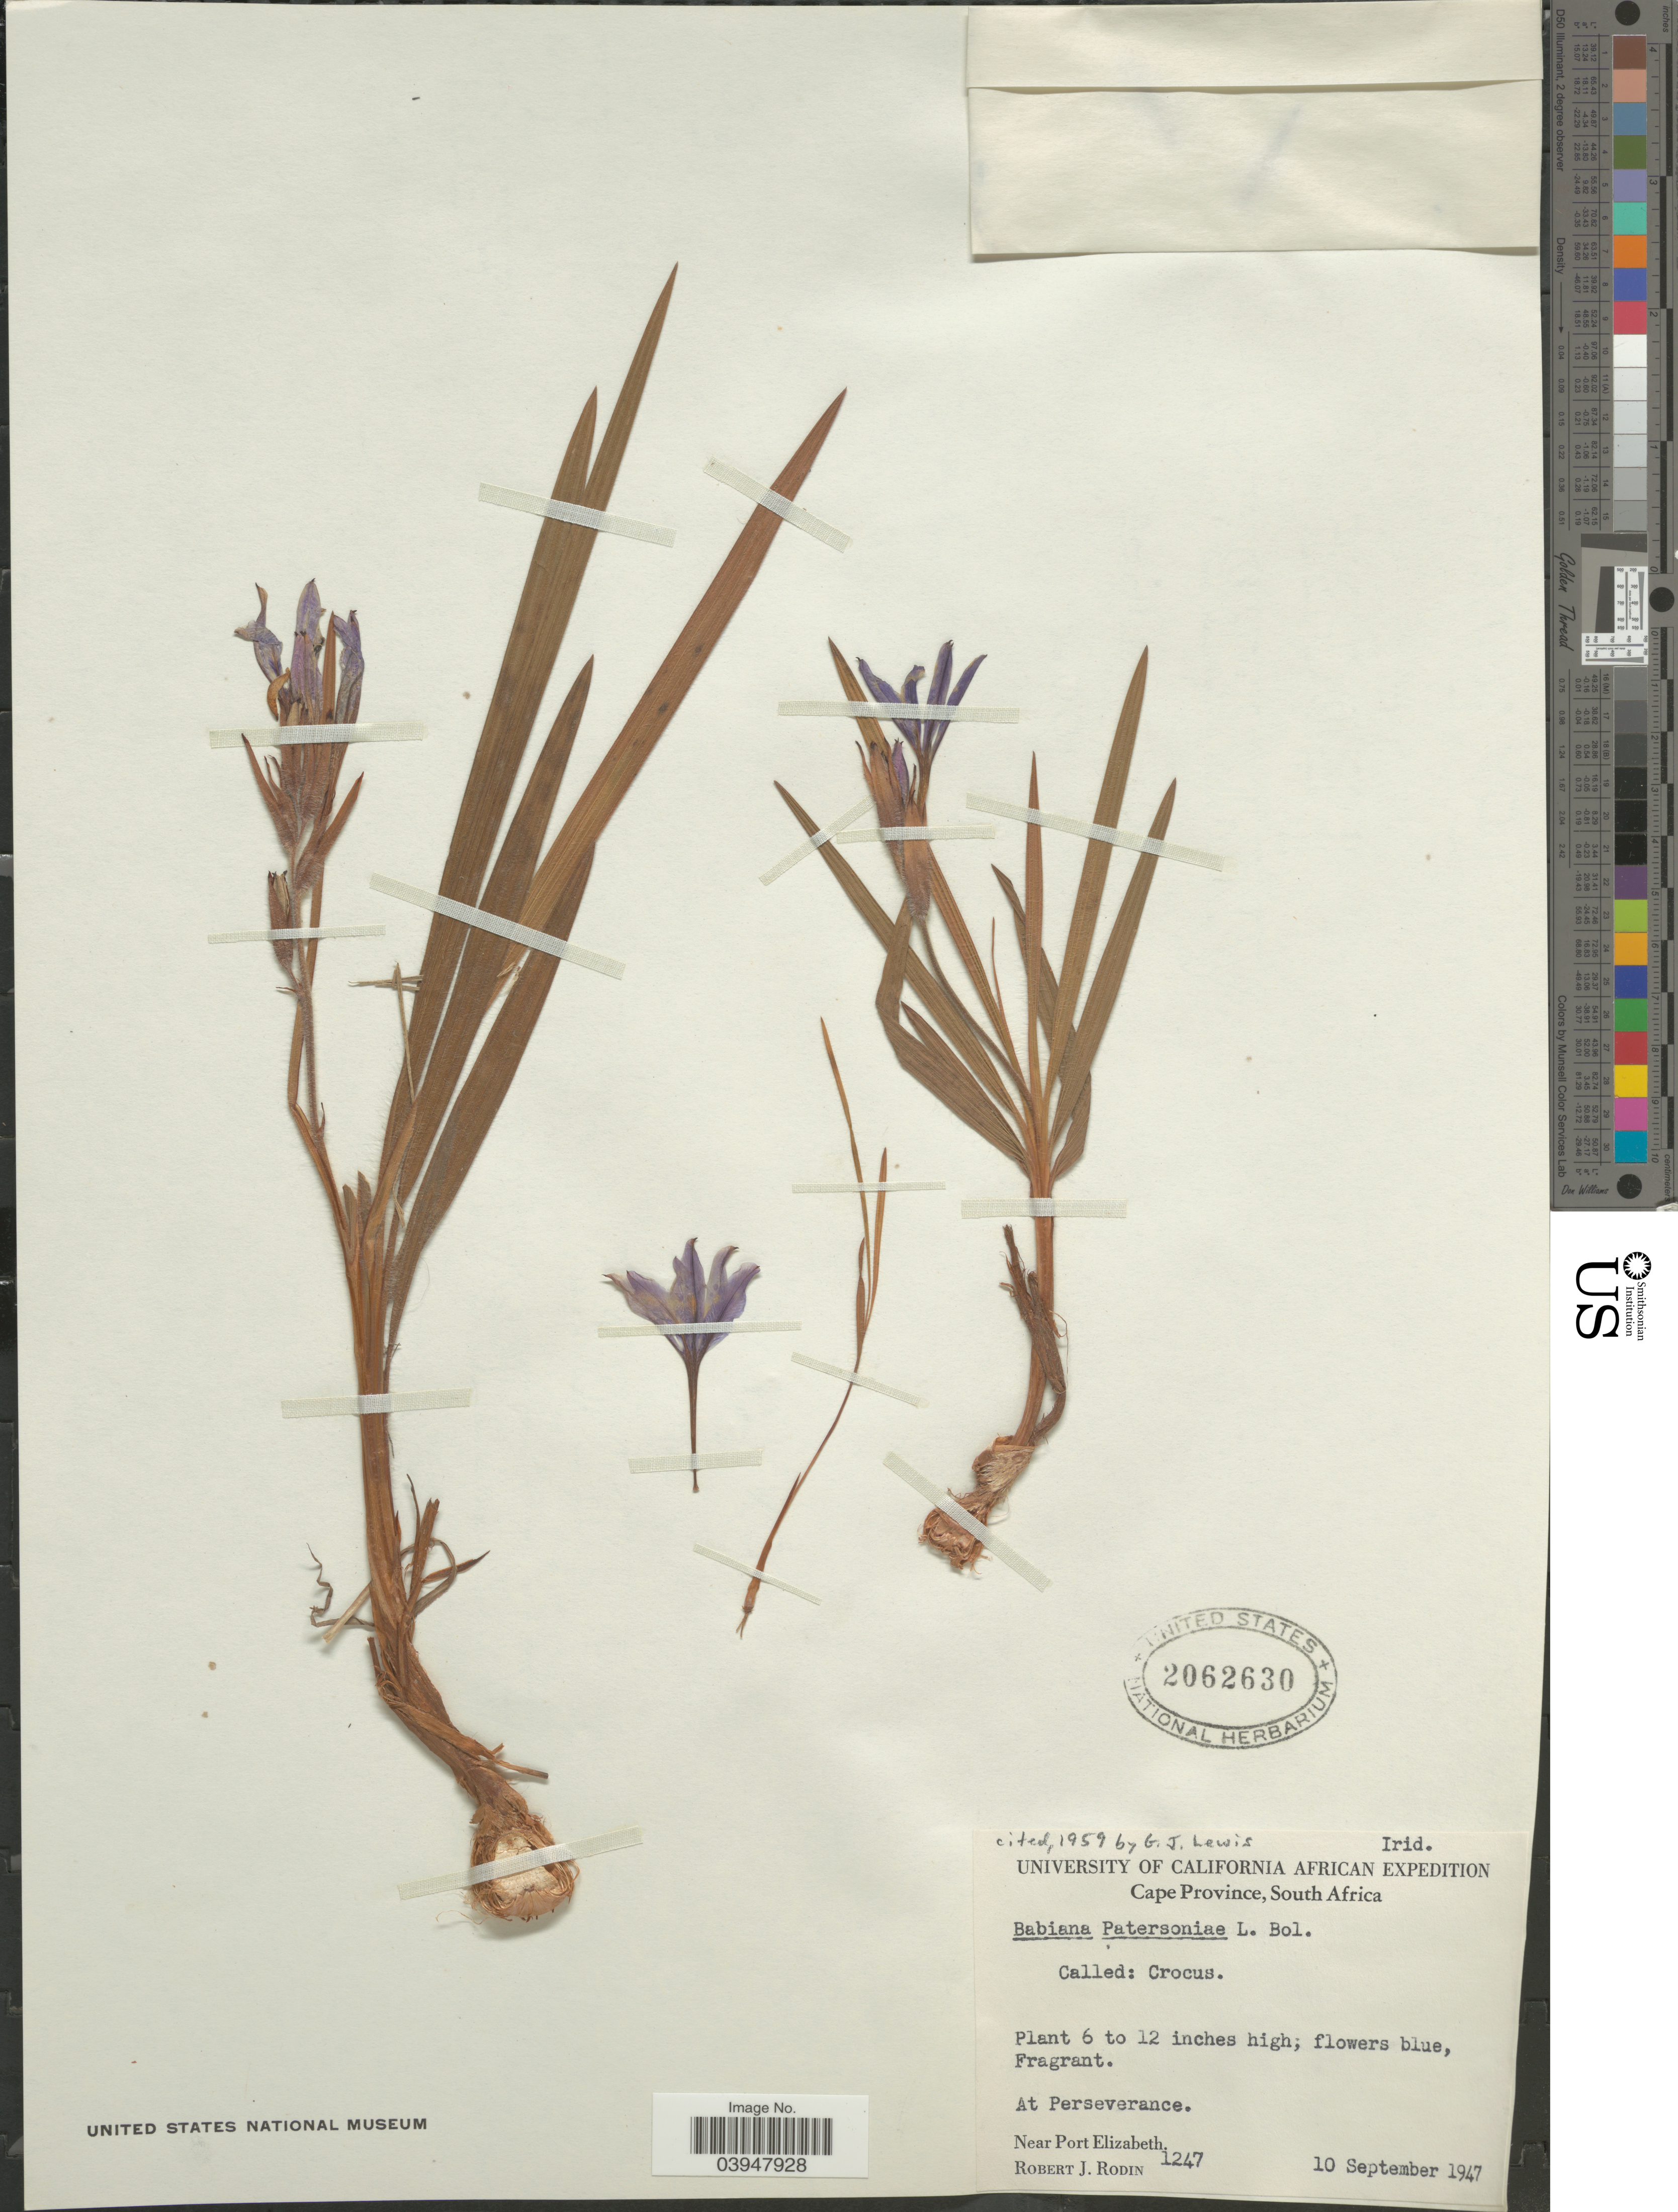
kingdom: Plantae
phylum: Tracheophyta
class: Liliopsida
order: Asparagales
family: Iridaceae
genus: Babiana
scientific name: Babiana patersoniae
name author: L. Bolus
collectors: R. J. Rodin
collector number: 1247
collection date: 1947-09-10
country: South Africa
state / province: Eastern Cape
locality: At Perseverance. Near Port Elizabeth.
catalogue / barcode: US 2062630